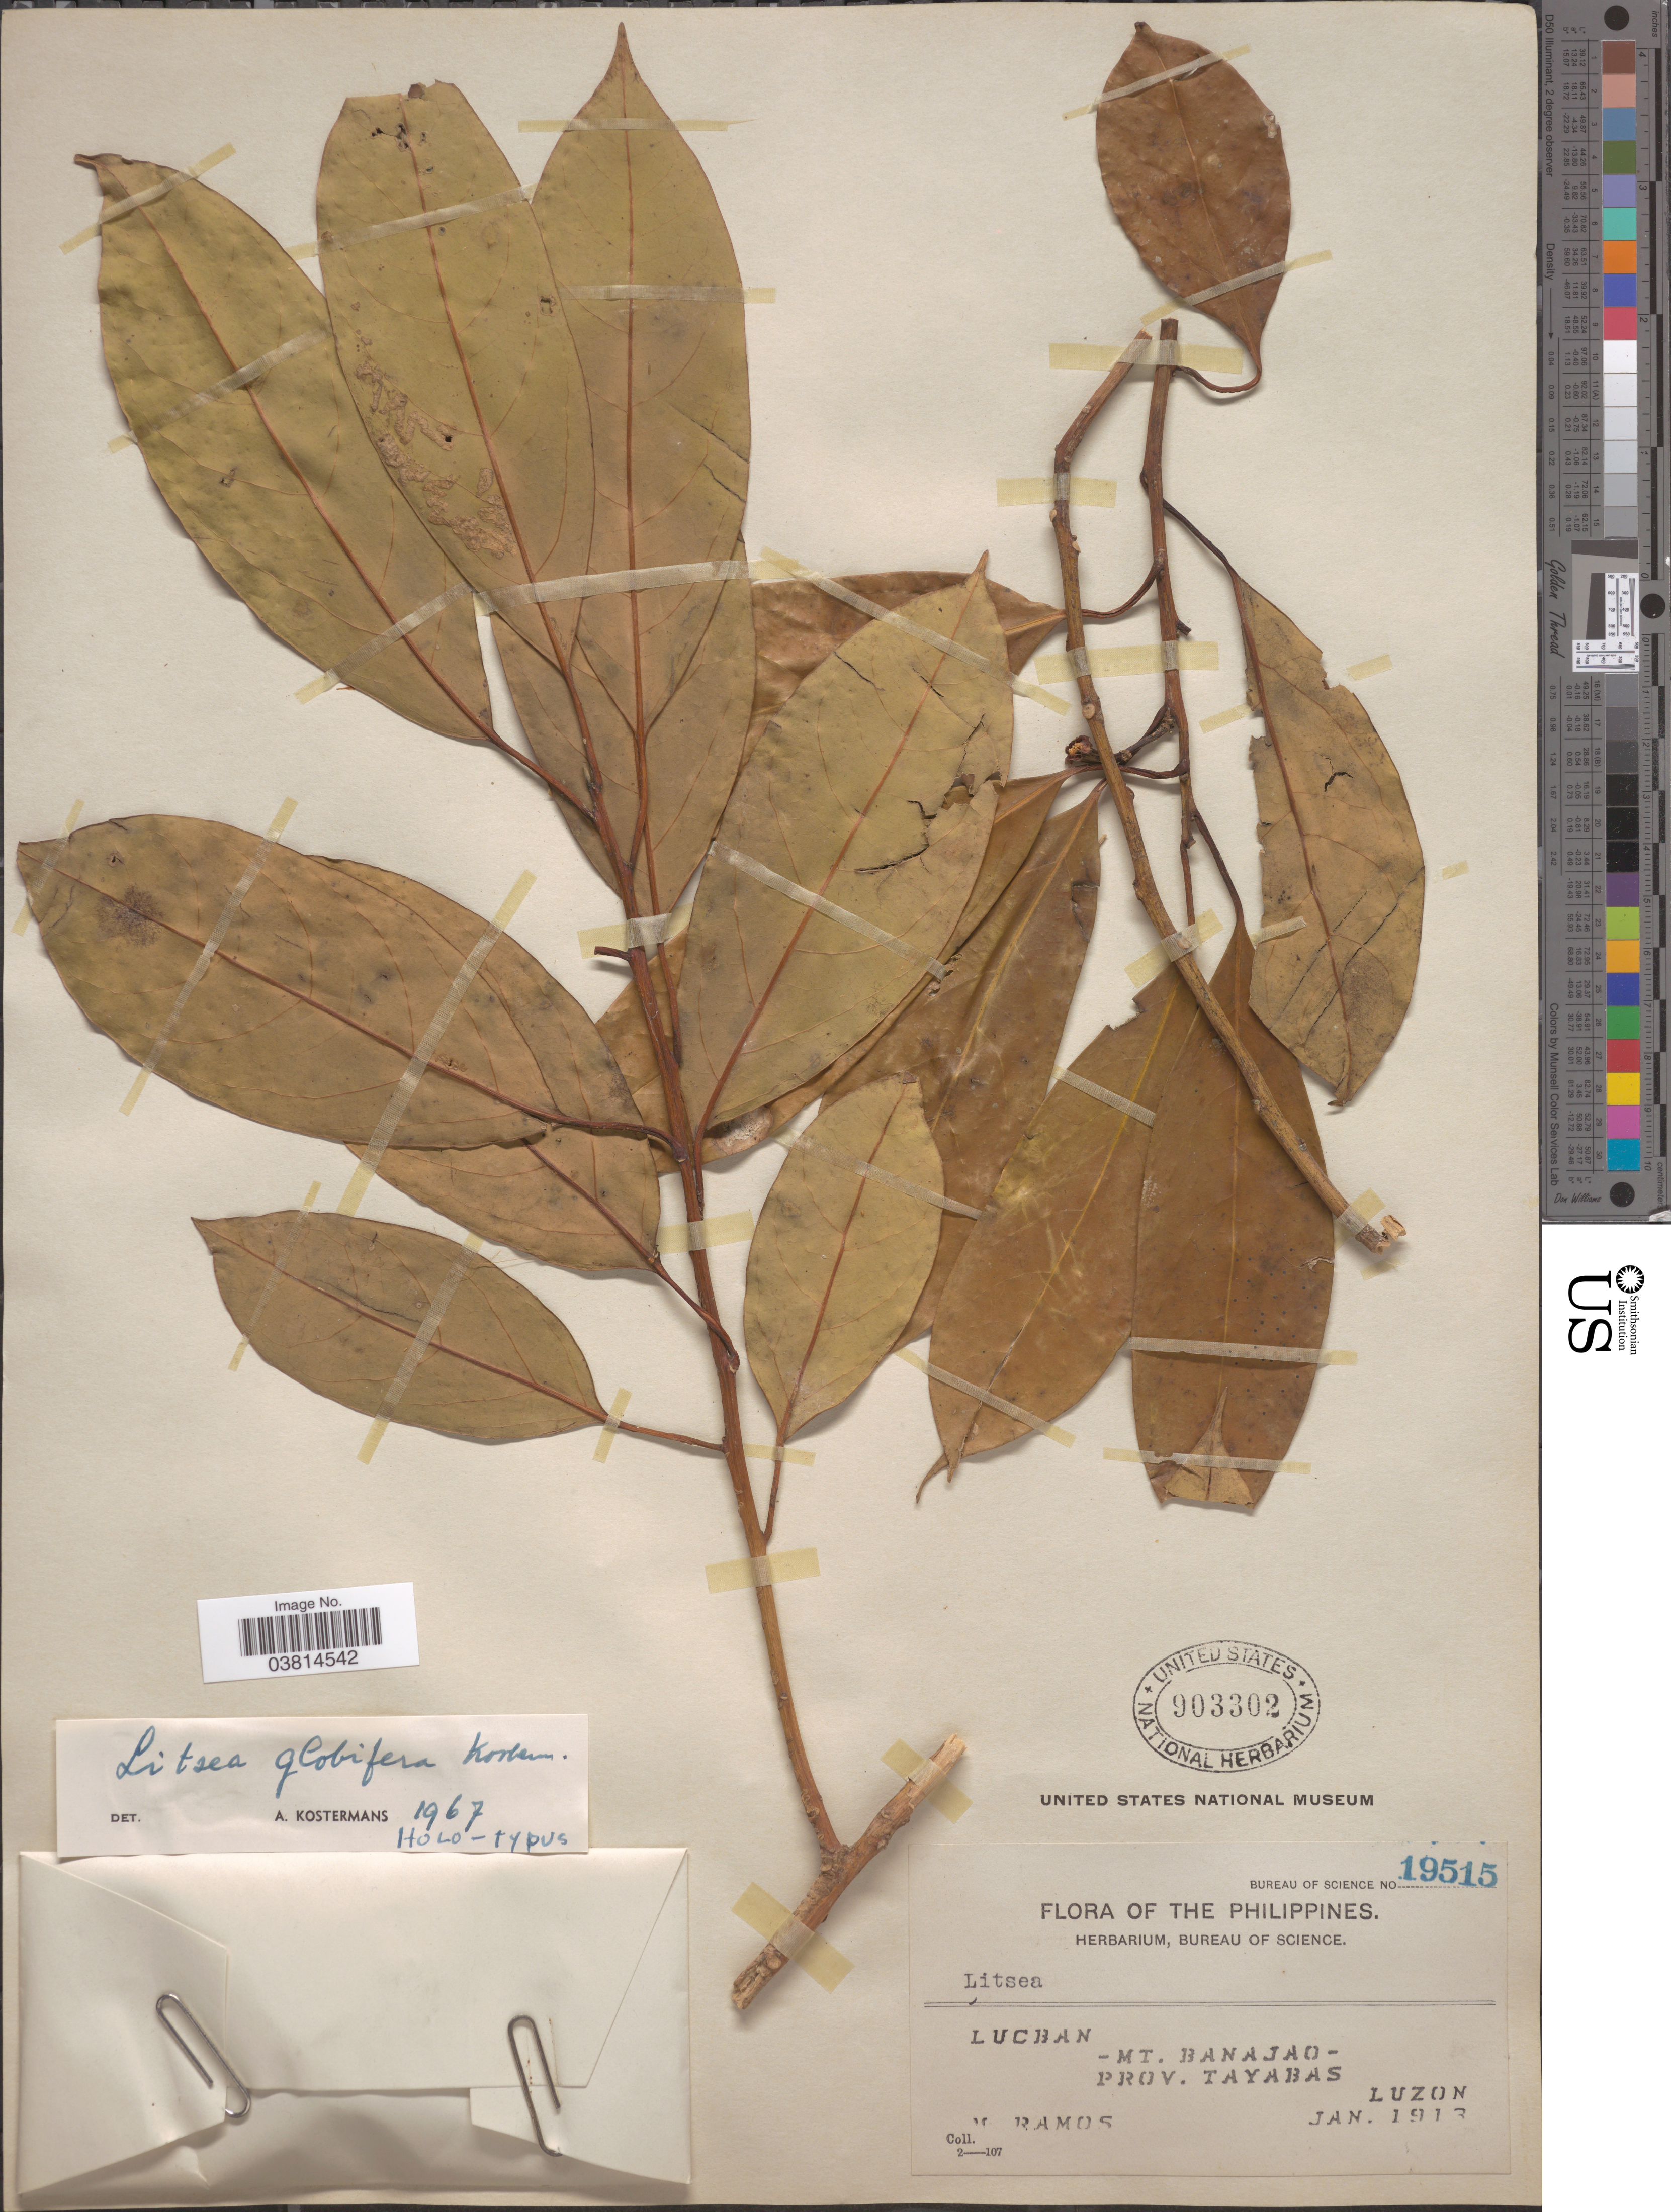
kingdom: Plantae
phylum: Tracheophyta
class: Magnoliopsida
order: Laurales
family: Lauraceae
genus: Litsea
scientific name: Litsea globifera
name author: Kosterm.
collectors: M. Ramos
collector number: Bureau of Science 19515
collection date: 1913-01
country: Philippines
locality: Lucban. - Mt. Banajao -. Prov. Tayabas. Luzon.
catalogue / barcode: US 903302